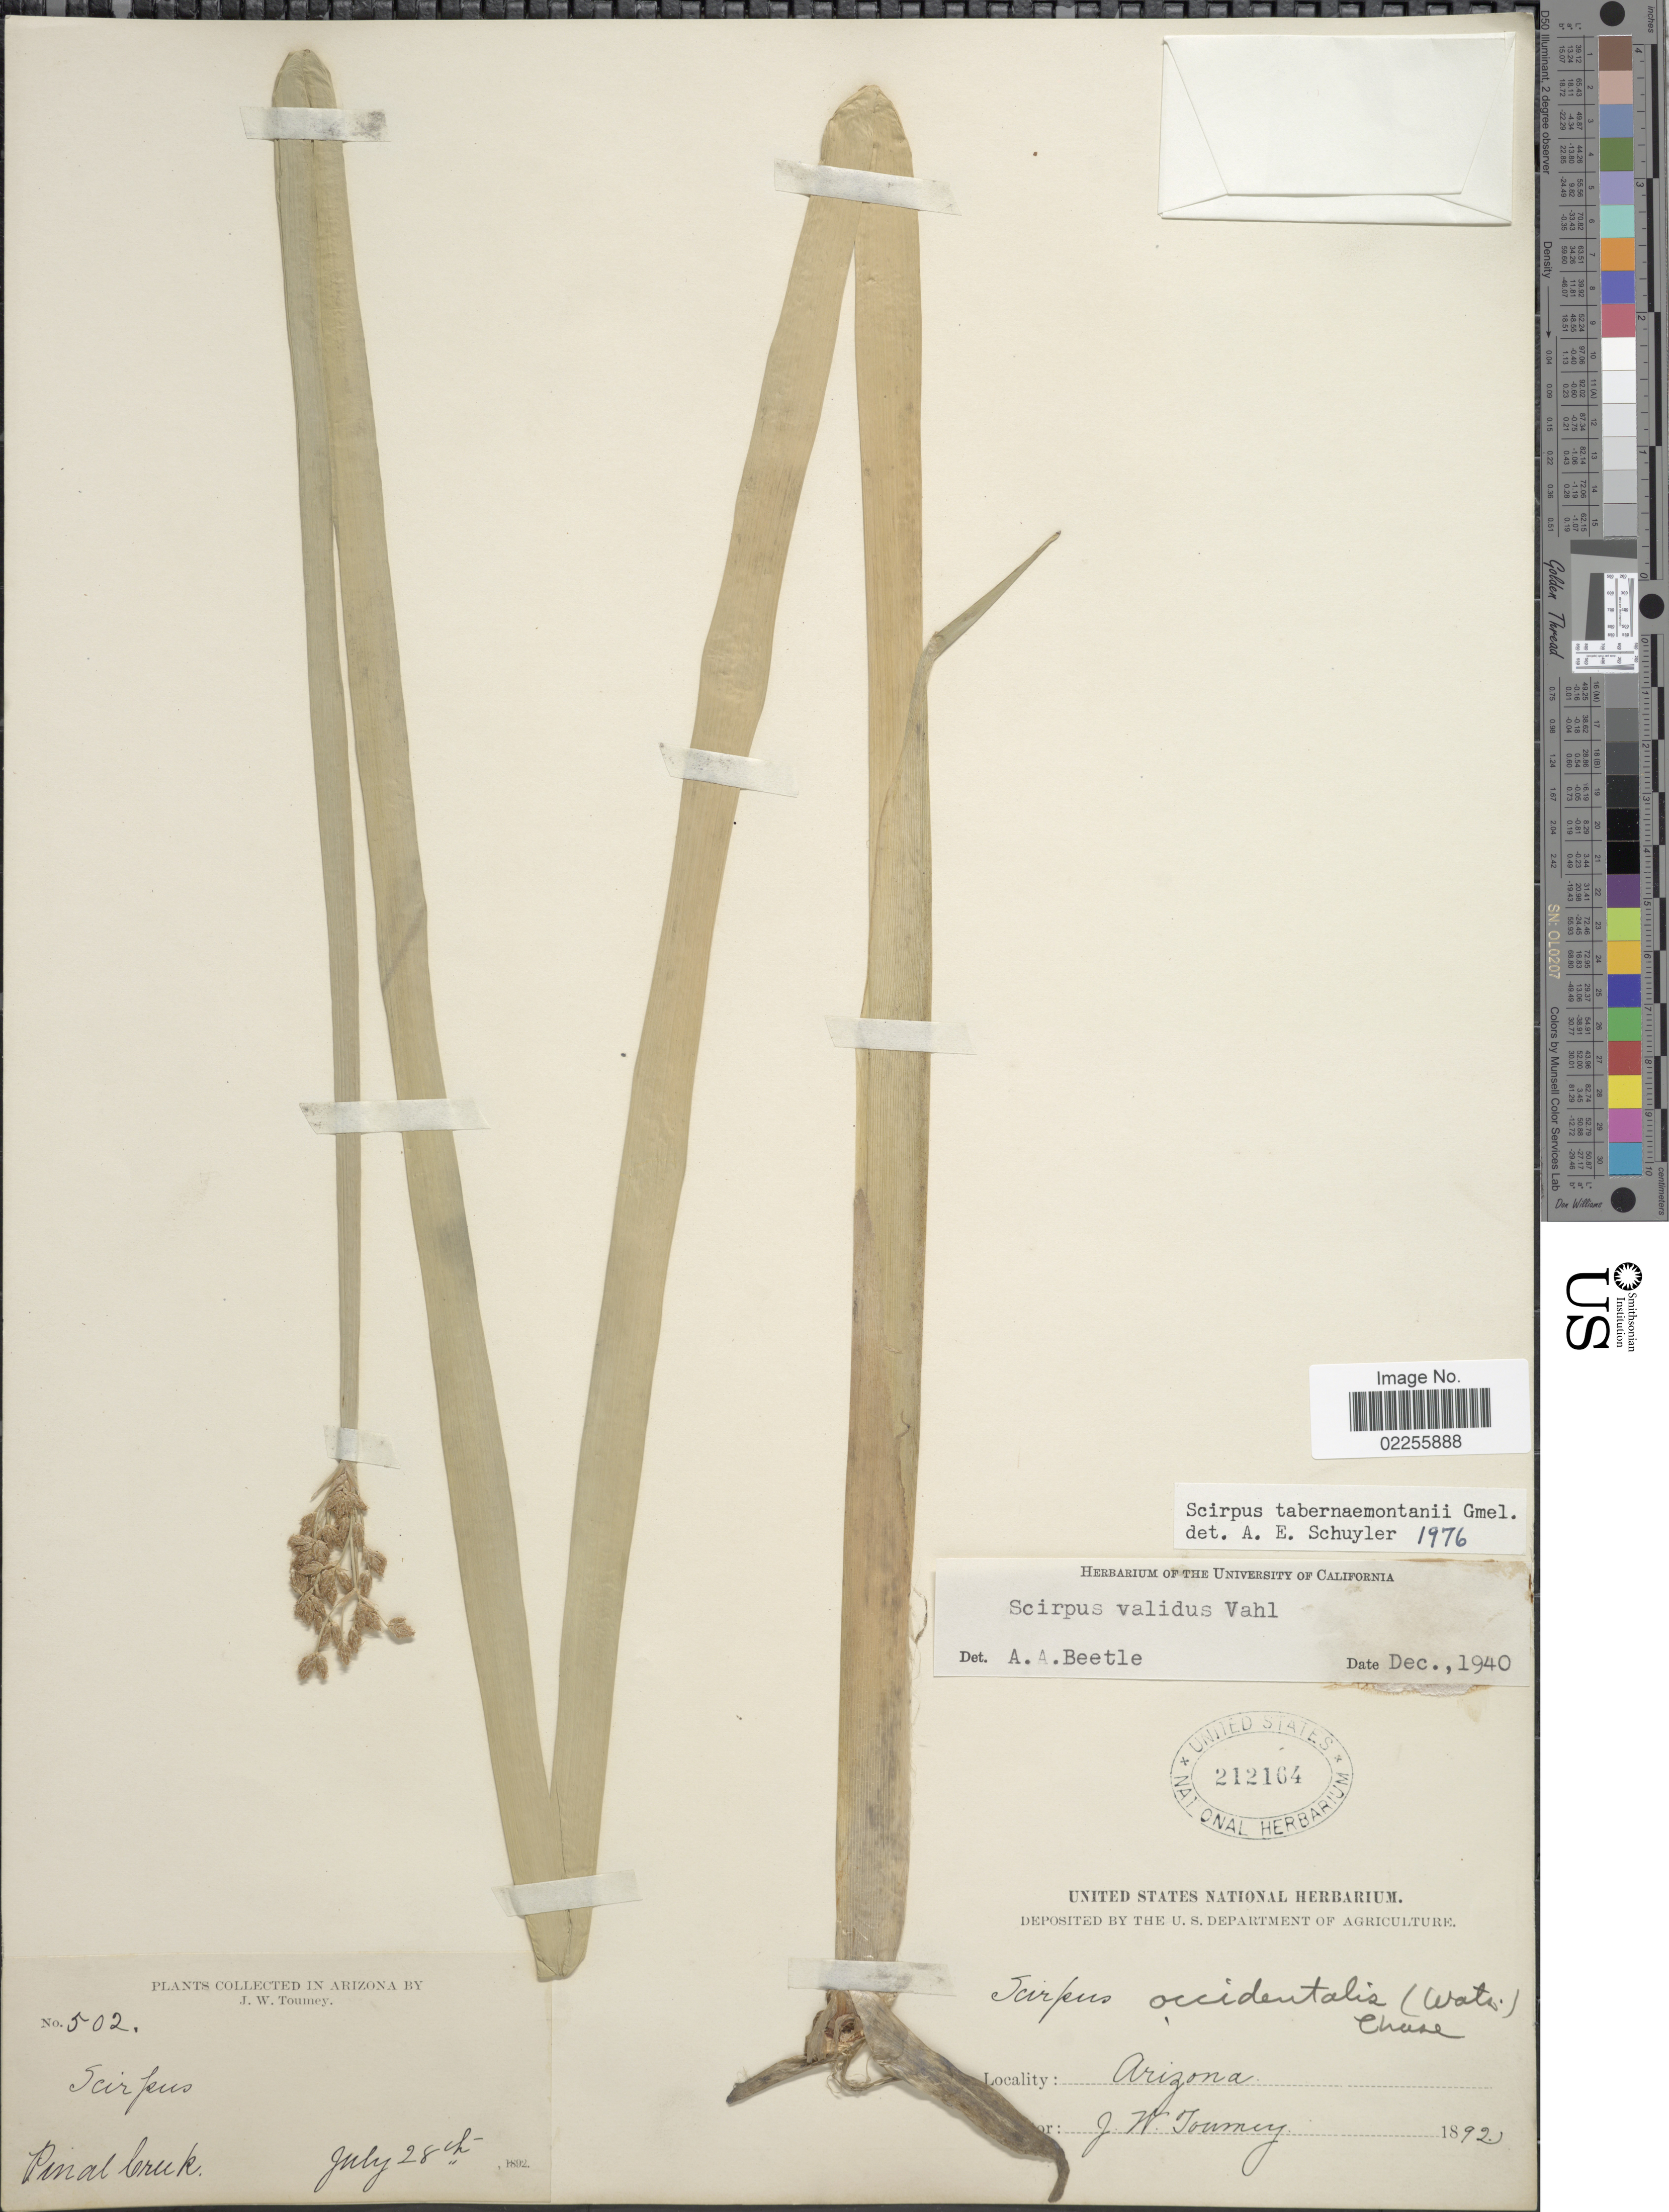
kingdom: Plantae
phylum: Tracheophyta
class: Liliopsida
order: Poales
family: Cyperaceae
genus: Schoenoplectus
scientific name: Schoenoplectus tabernaemontani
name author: (C.C. Gmel.) Palla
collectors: J. W. Toumey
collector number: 502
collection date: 1892-07-28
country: United States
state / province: Arizona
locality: Pinal Creek.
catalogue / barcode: US 212164